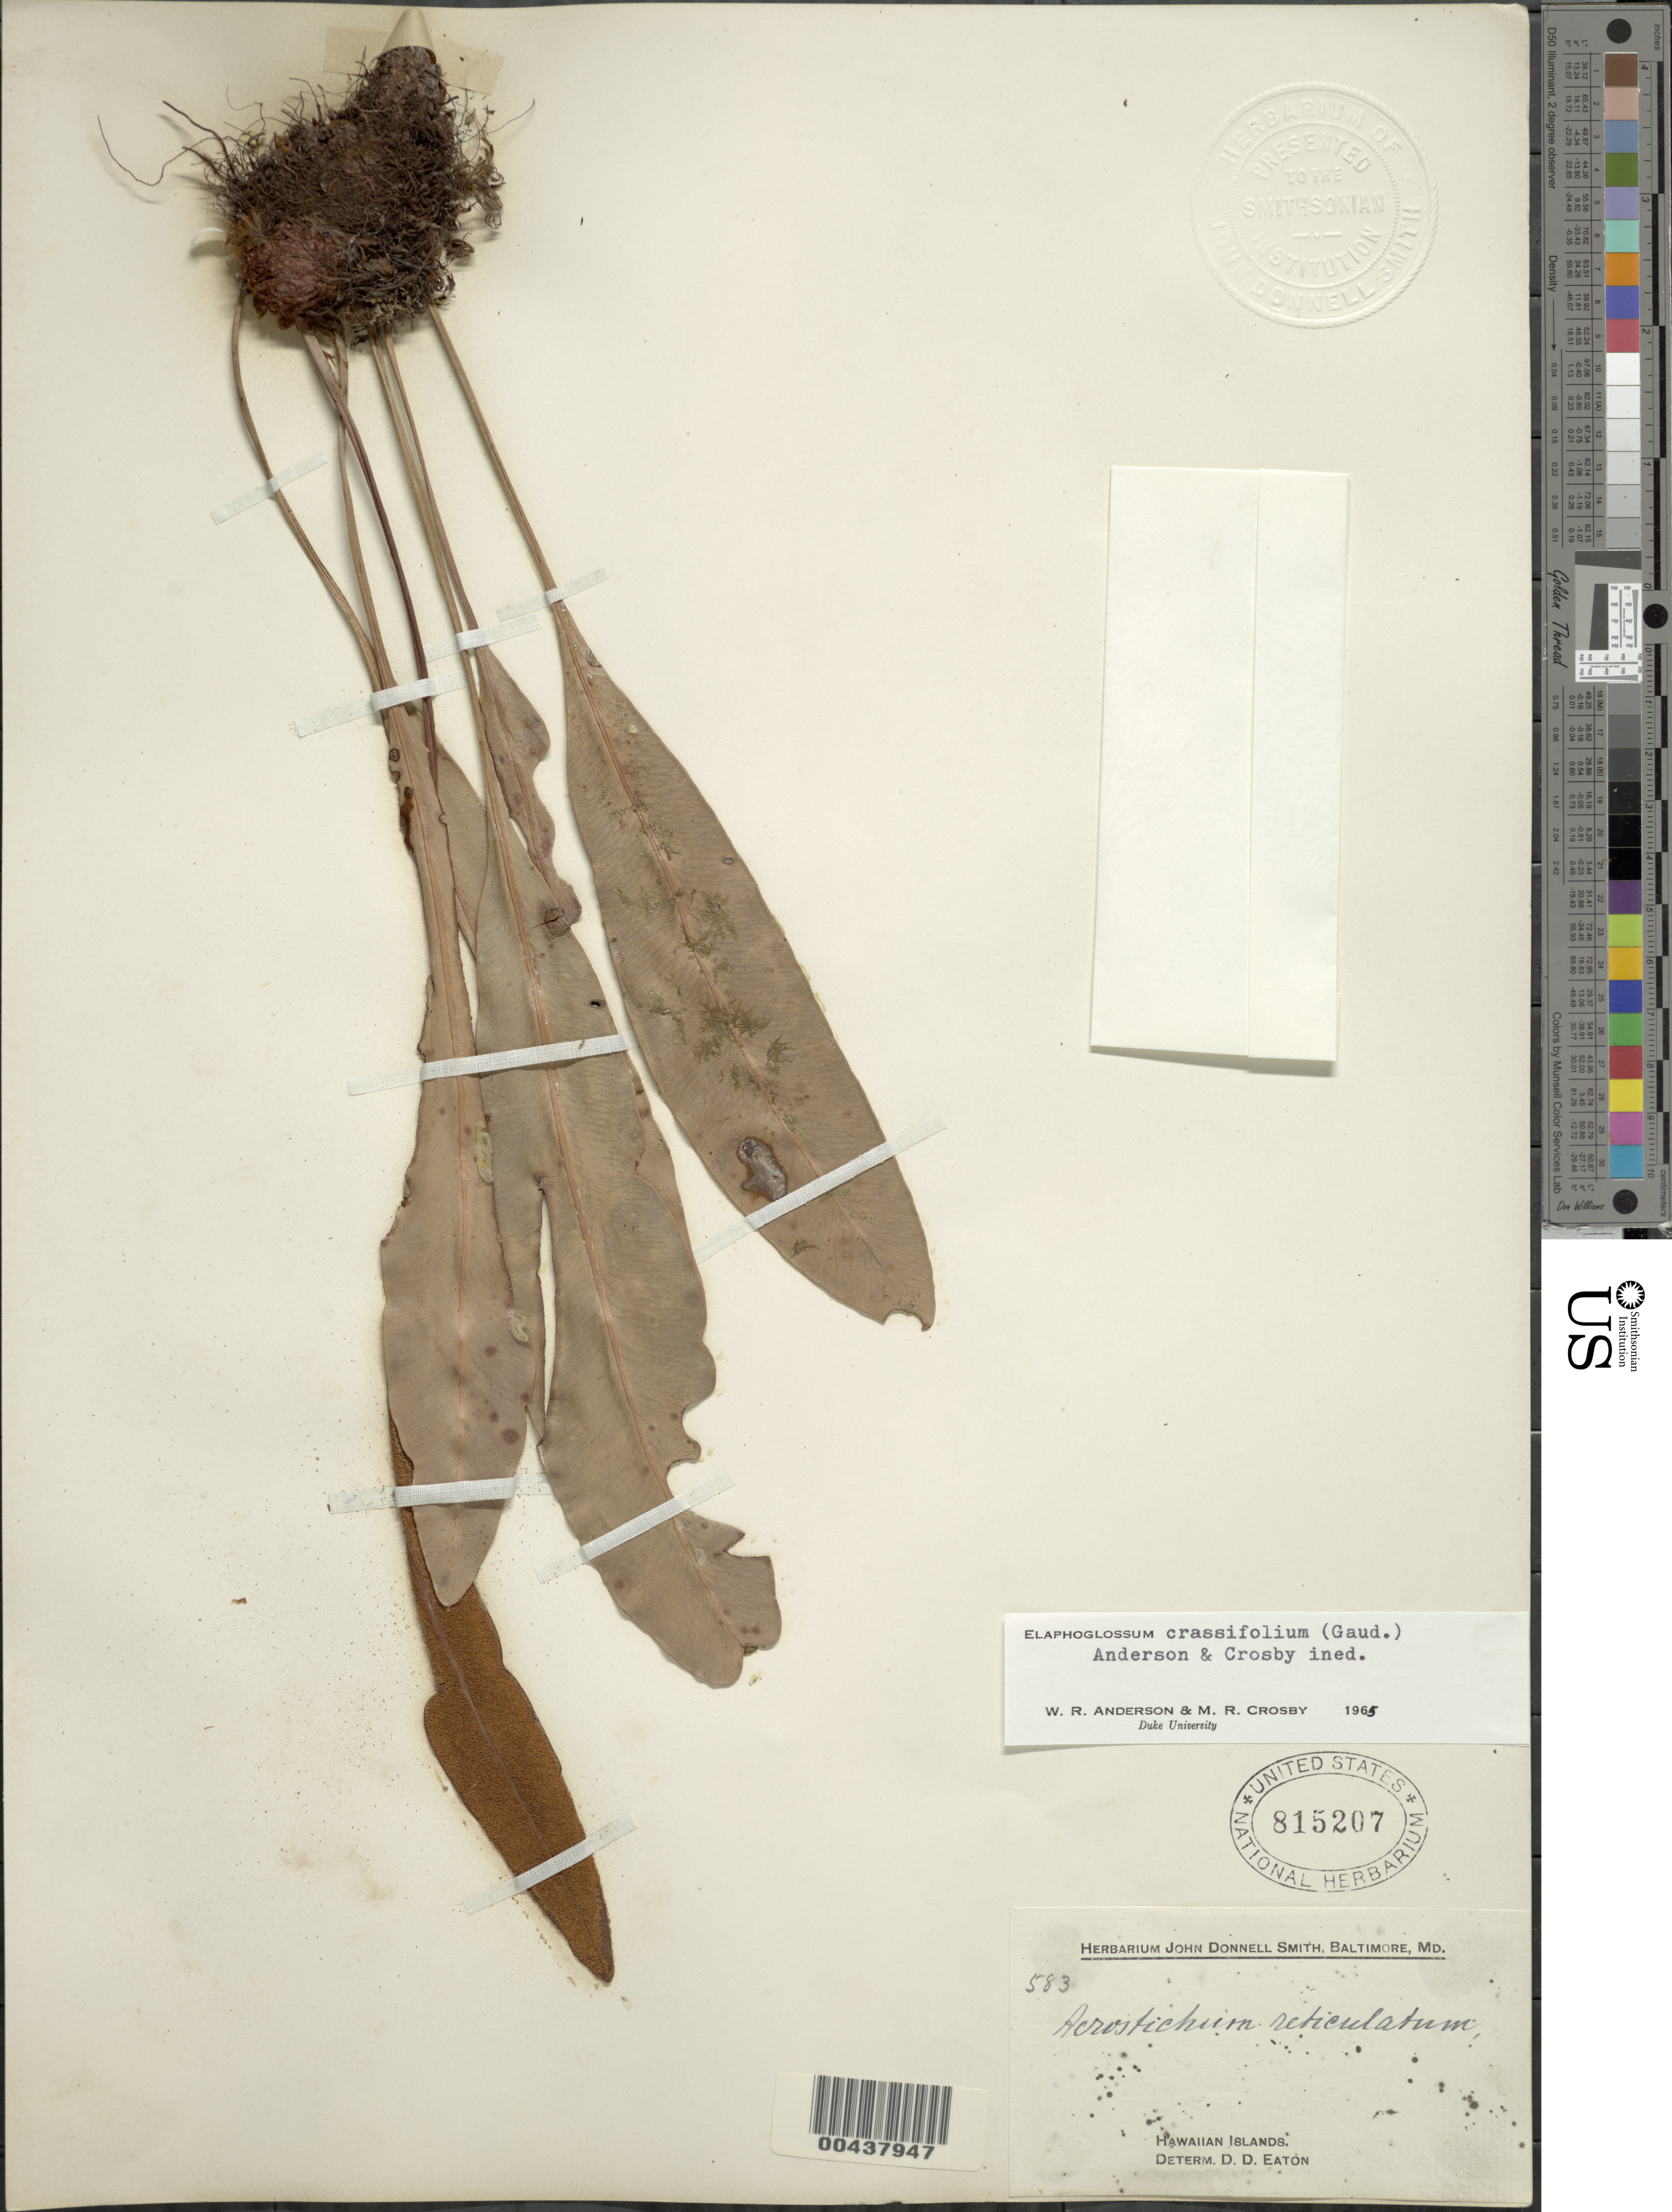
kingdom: Plantae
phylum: Tracheophyta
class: Polypodiopsida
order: Polypodiales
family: Dryopteridaceae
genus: Elaphoglossum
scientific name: Elaphoglossum crassifolium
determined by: Anderson, W. R.; Crosby, M.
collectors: J. Donnell Smith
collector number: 583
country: United States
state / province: Hawaii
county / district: Hawaii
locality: Hawaiian Islands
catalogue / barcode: US 815207